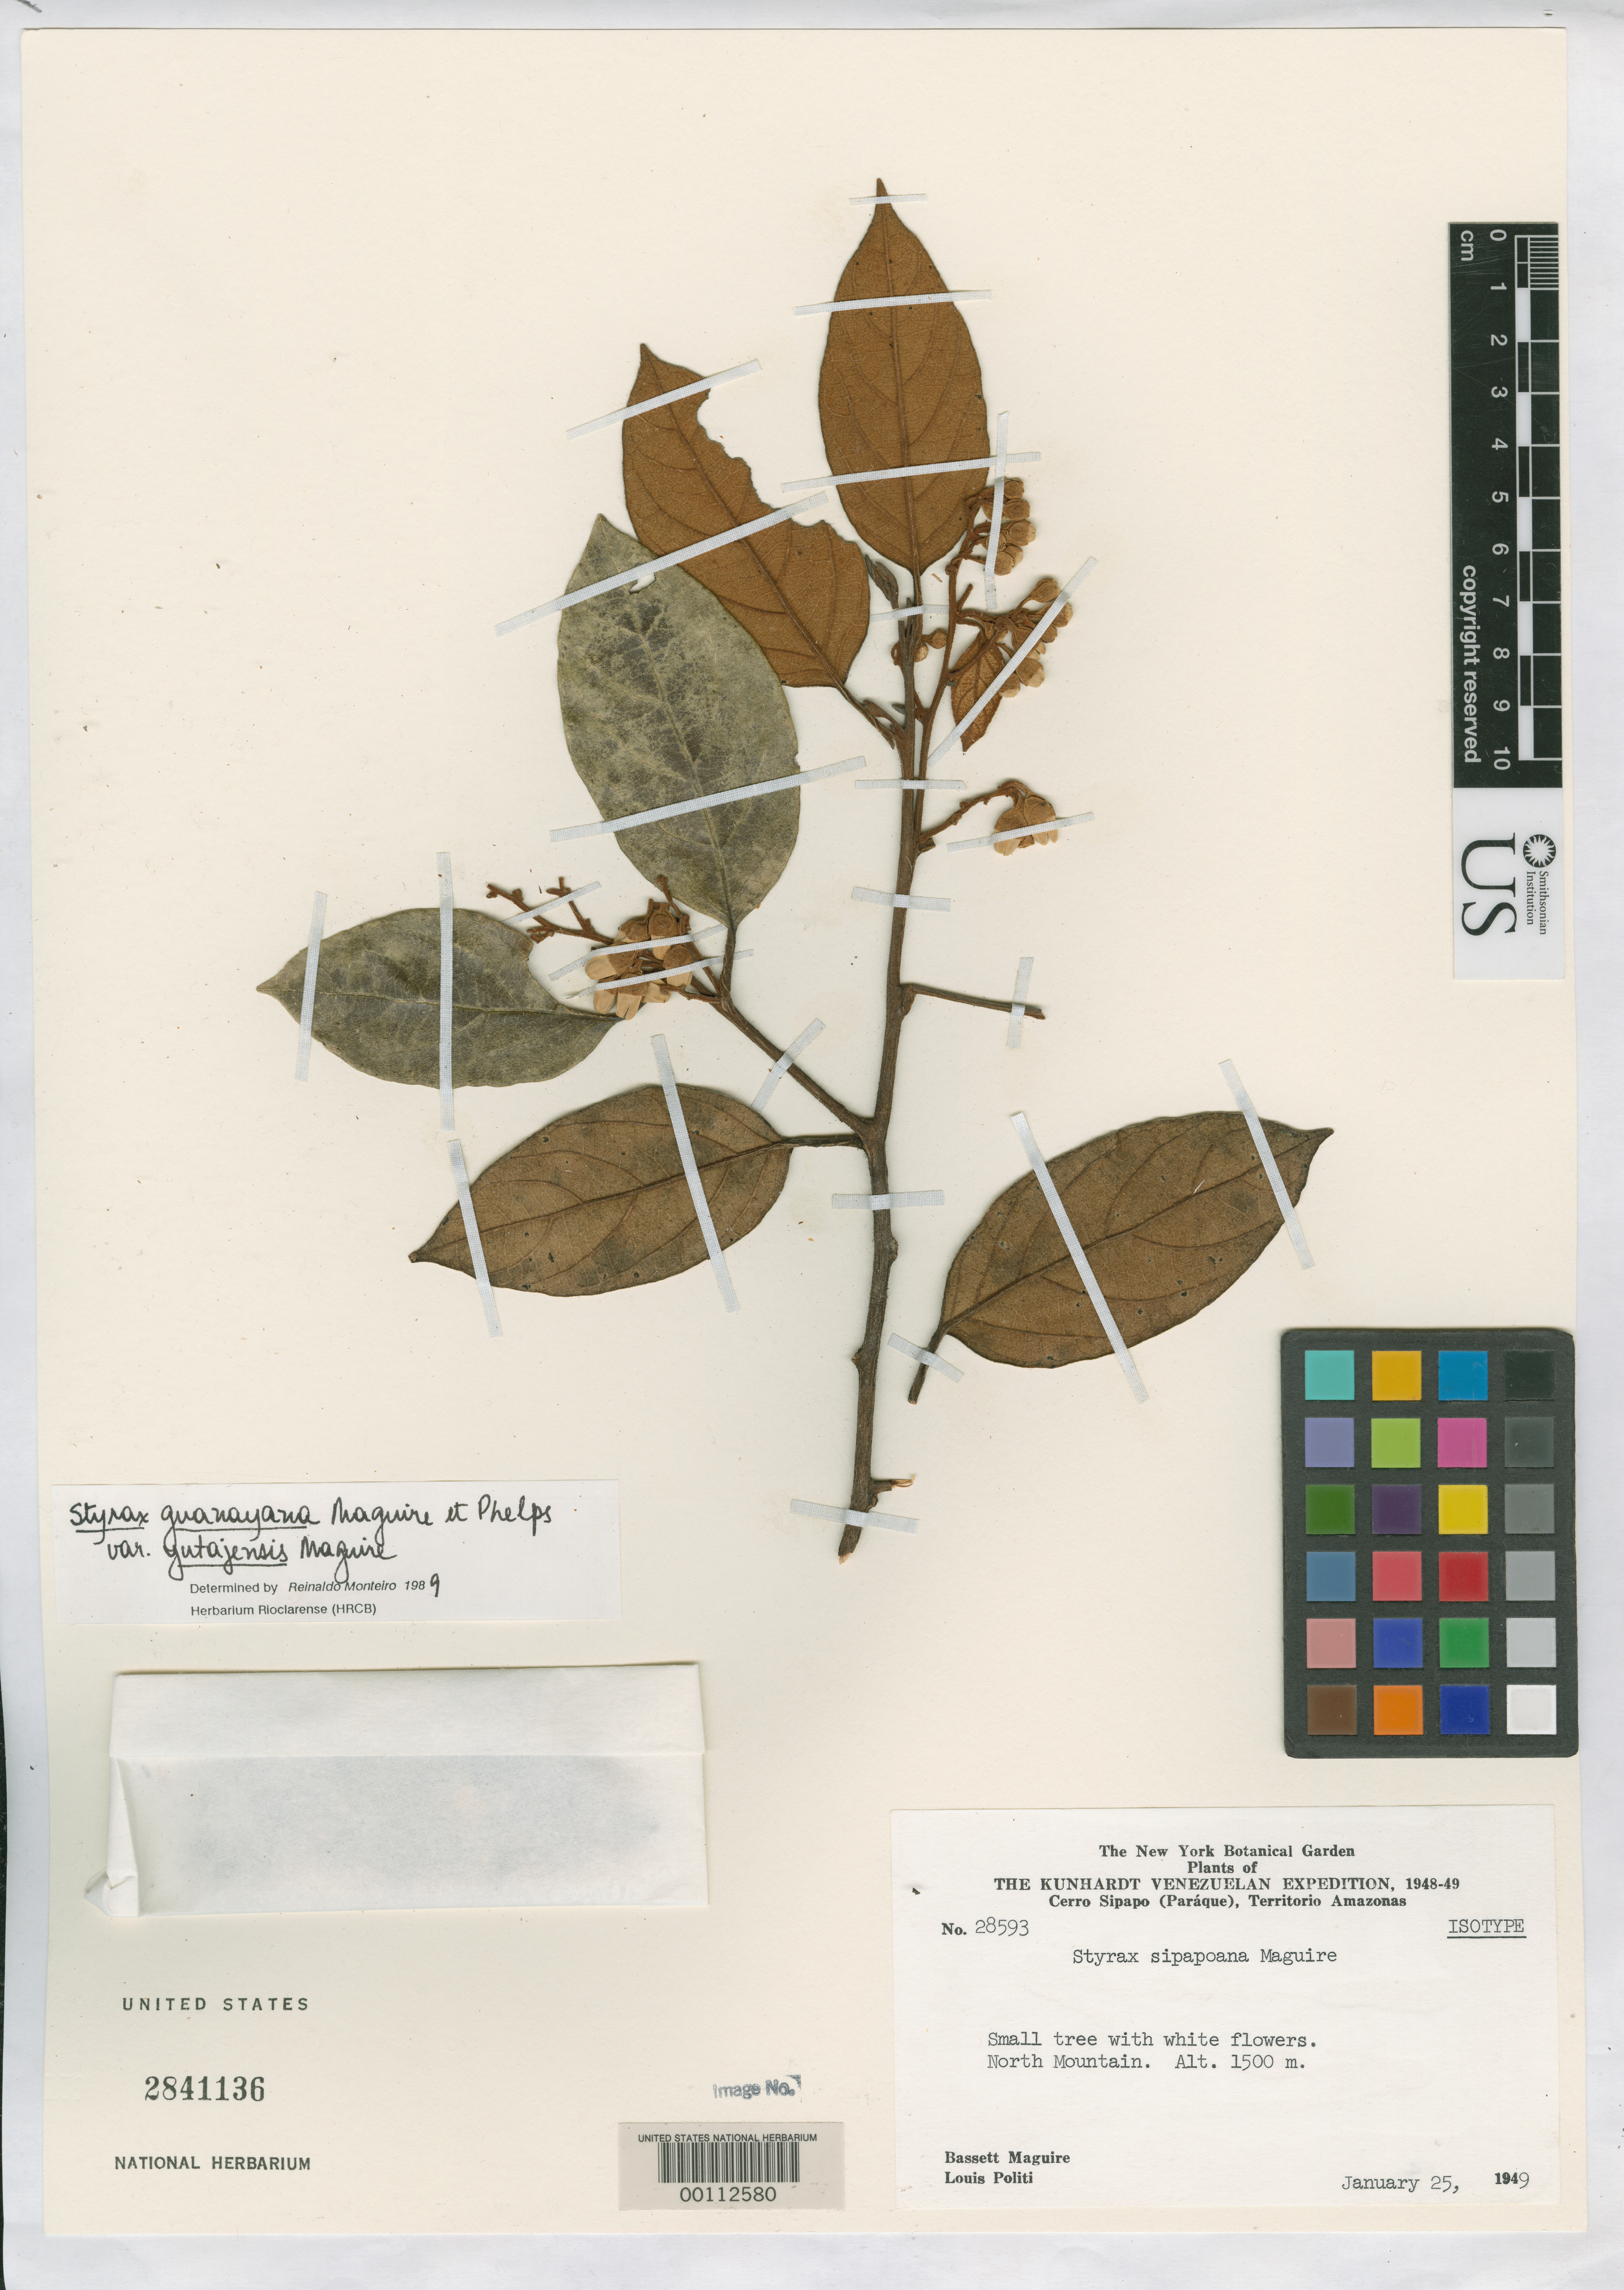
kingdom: Plantae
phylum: Tracheophyta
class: Magnoliopsida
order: Ericales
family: Styracaceae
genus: Styrax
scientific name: Styrax sipapoana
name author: Maguire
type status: Isotype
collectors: B. Maguire & L. Politi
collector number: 28593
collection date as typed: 25 Jan 1949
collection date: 1949-01-25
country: Venezuela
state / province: Amazonas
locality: North Mountain, Cerro Sipapo.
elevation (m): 1500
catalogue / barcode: US 2841136